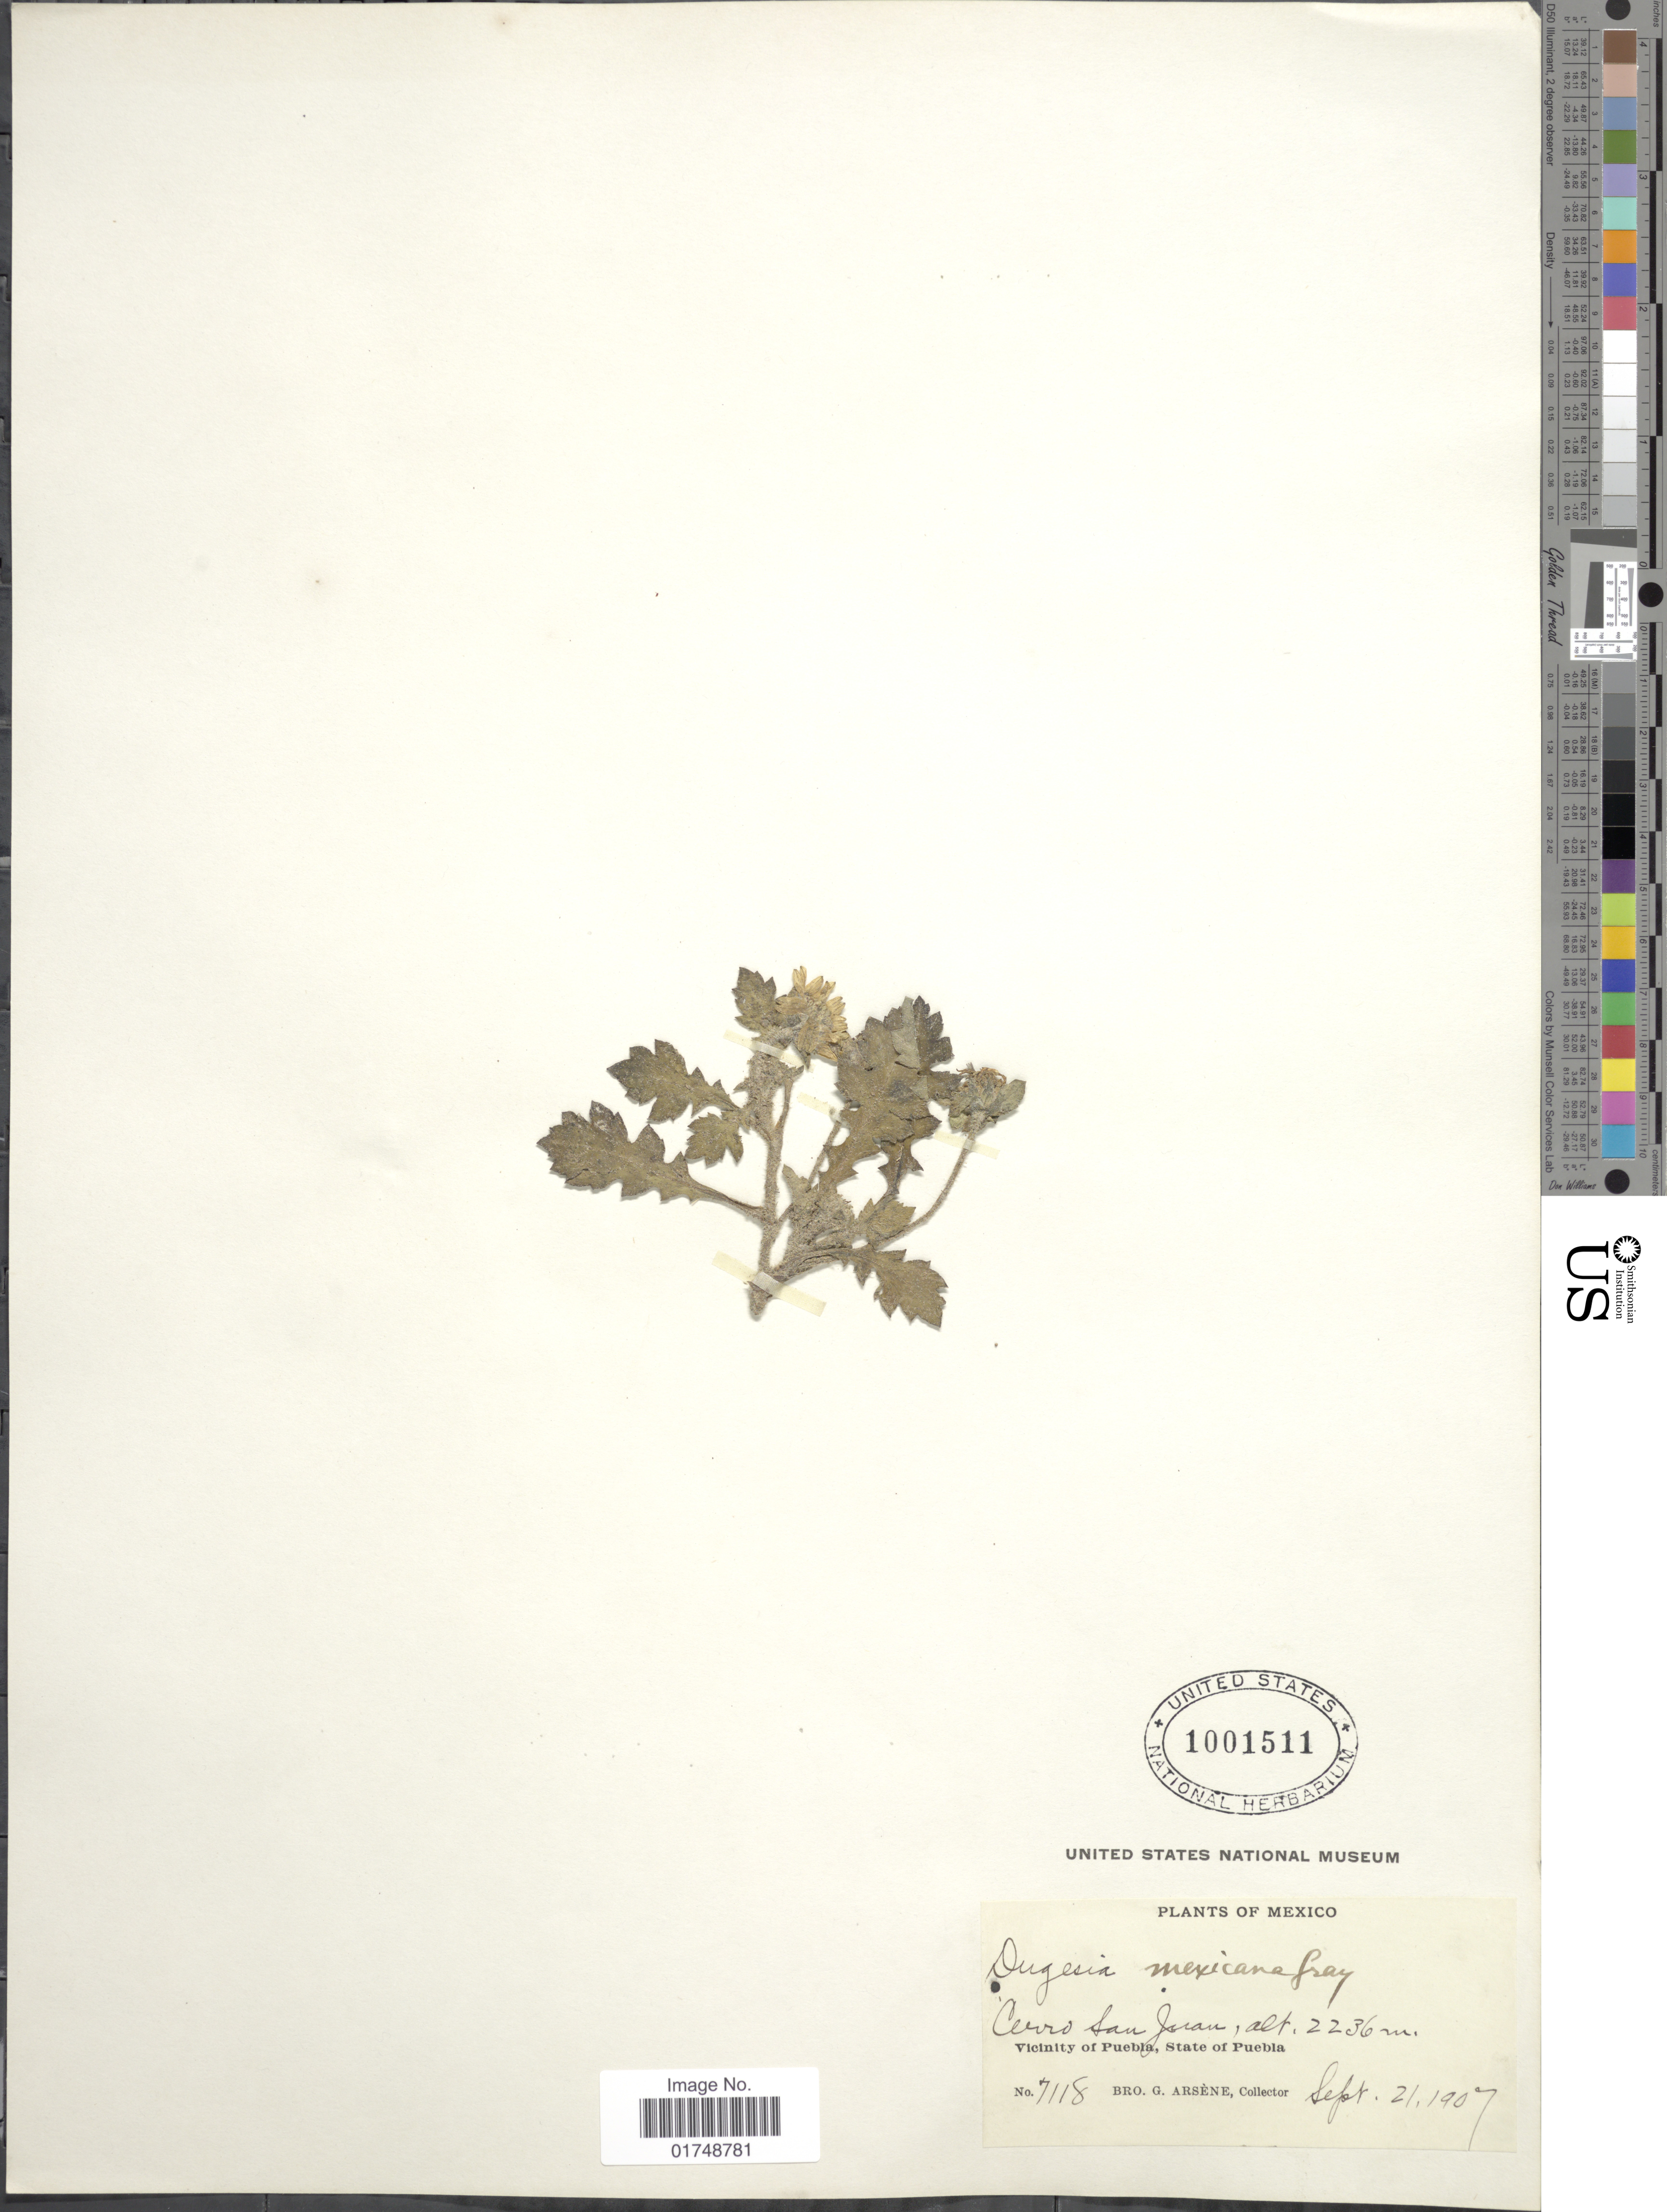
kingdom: Plantae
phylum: Tracheophyta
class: Magnoliopsida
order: Asterales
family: Asteraceae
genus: Dugesia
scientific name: Dugesia mexicana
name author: A. Gray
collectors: Bro. G. Arsène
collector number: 7118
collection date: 1907-09-21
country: Mexico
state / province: Puebla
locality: Cerro San Juan. vicinity of Puebla. State of Puebla.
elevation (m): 2236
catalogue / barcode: US 1001511